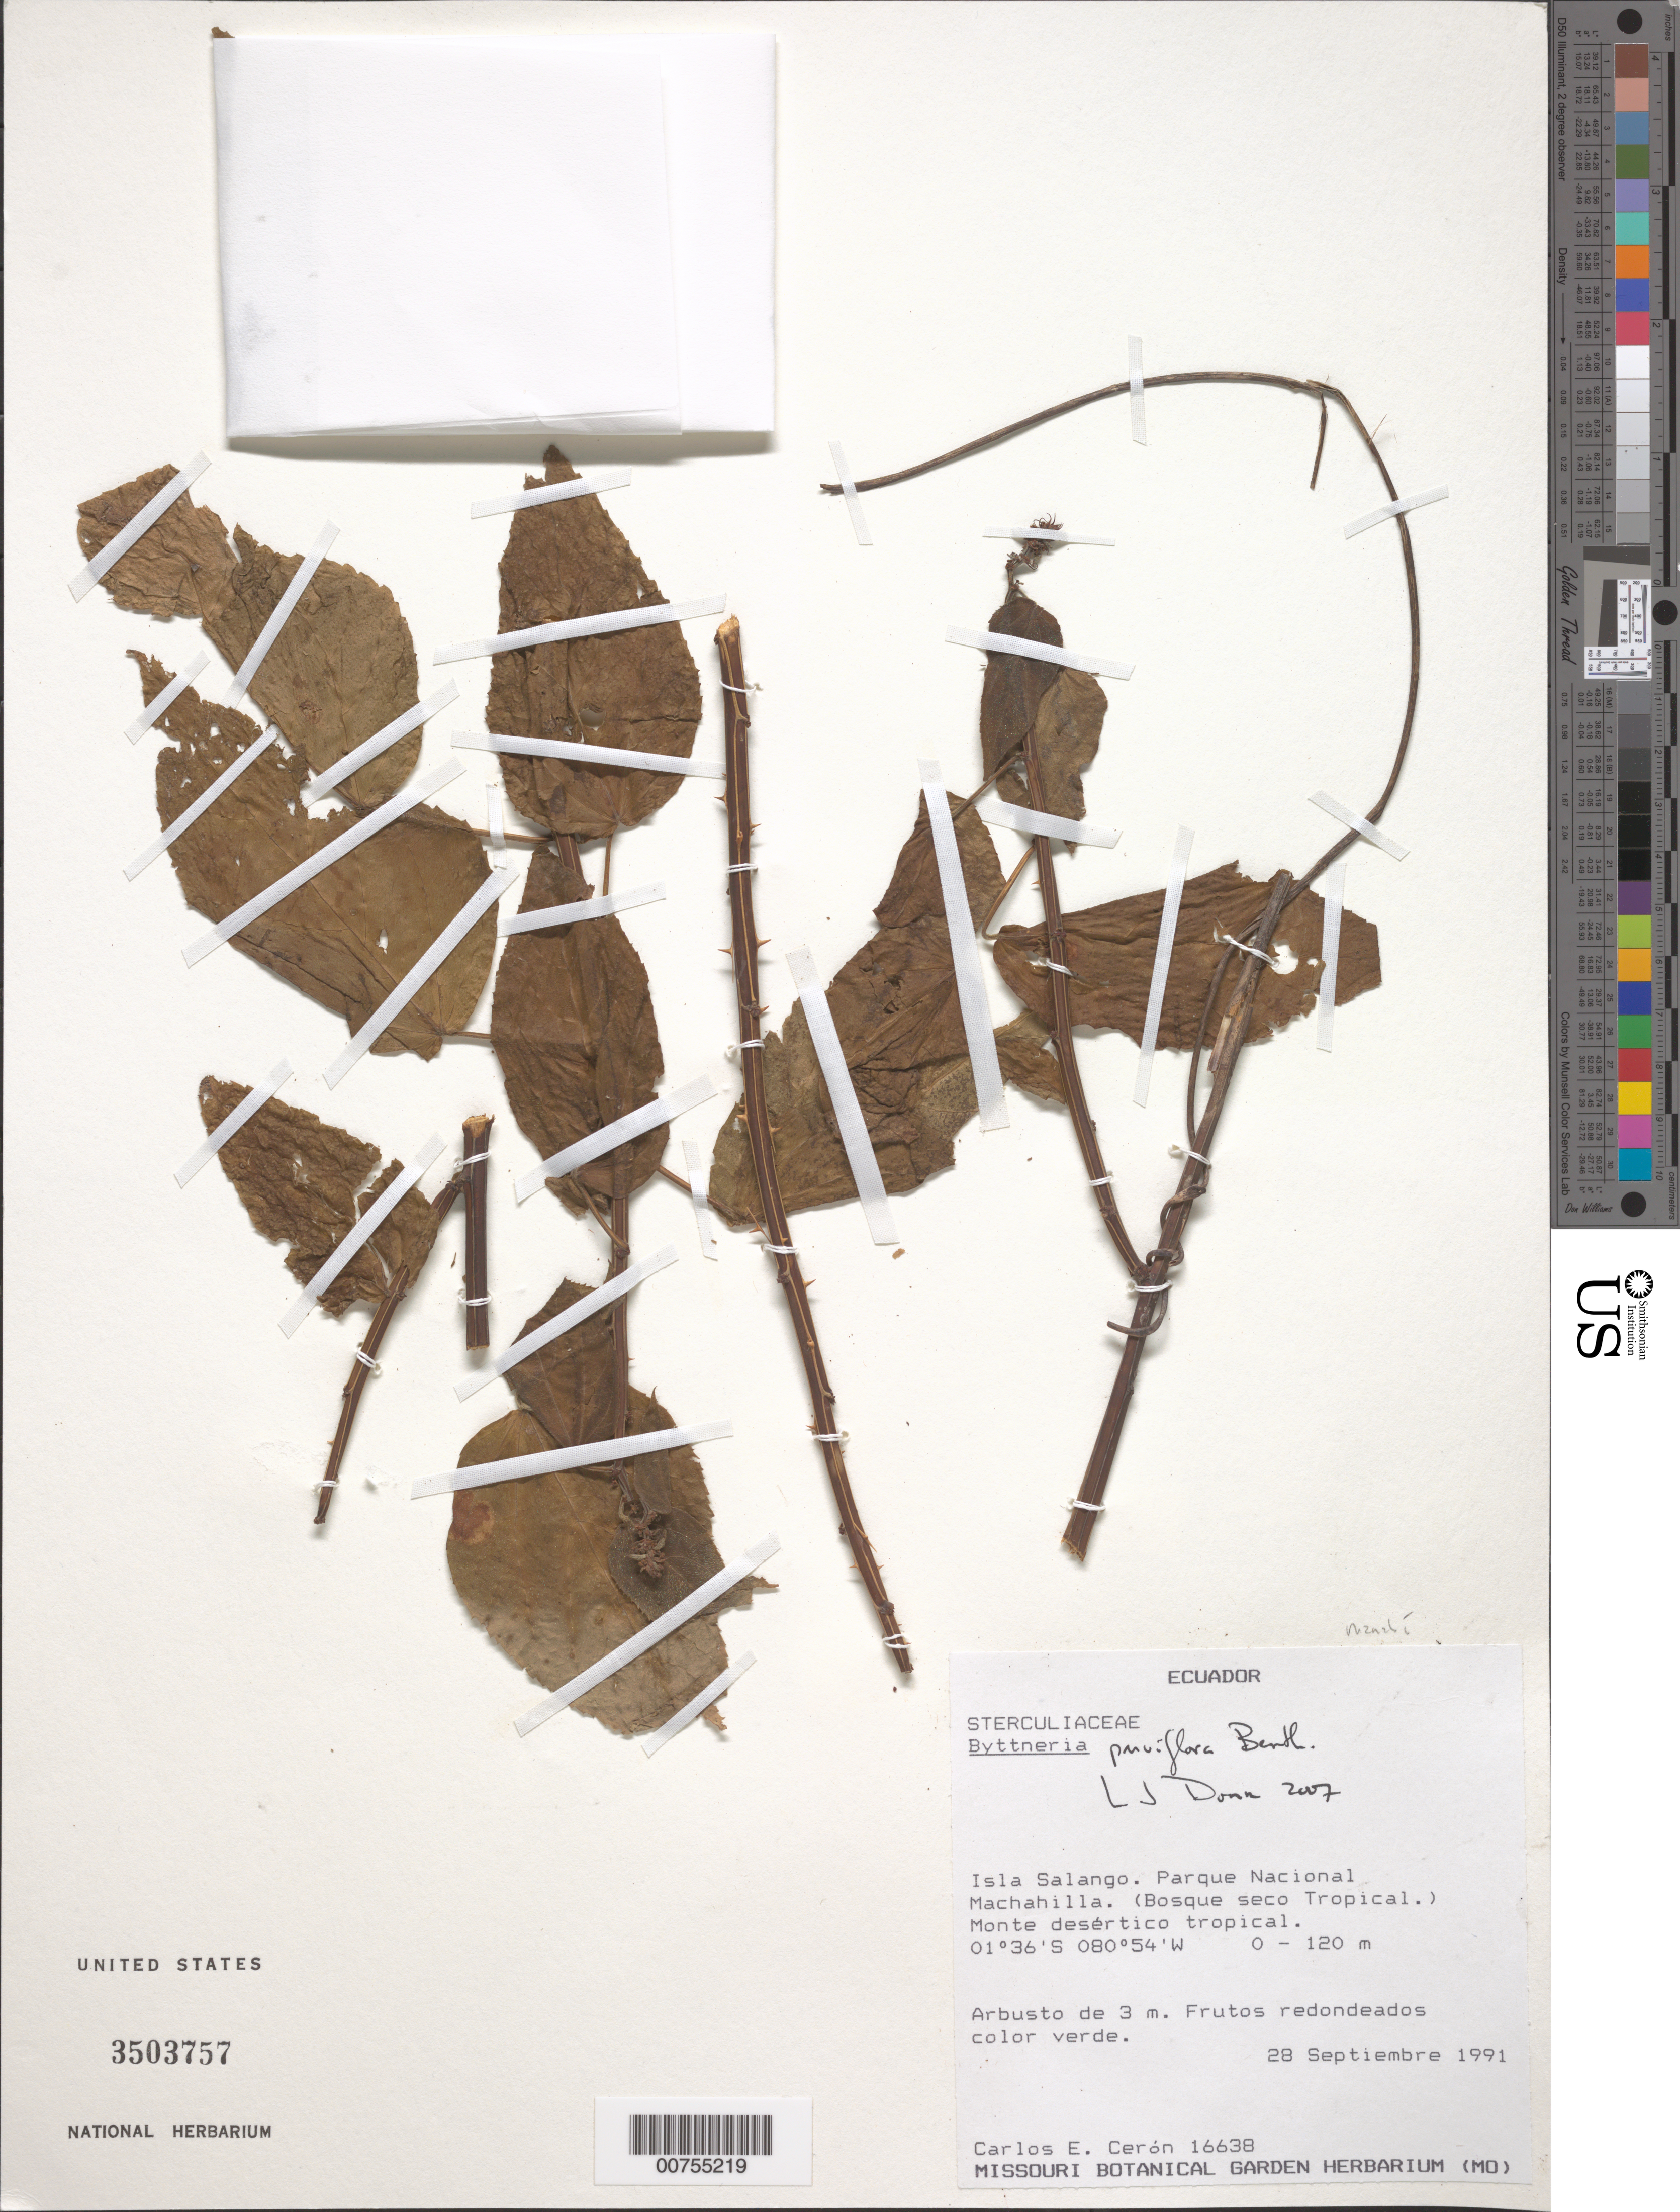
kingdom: Plantae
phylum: Tracheophyta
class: Magnoliopsida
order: Malvales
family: Malvaceae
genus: Byttneria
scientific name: Byttneria parviflora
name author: Benth.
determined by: Dorr, L. J., (BOT), Smithsonian Institution - National Museum of Natural History (UNITED STATES)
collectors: C. E. Cerón M.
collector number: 16638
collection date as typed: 28 Sep 1991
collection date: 1991-09-28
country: Ecuador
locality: Isla Salango. Parque Nacional Machahilla.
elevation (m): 0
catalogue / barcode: US 3503757